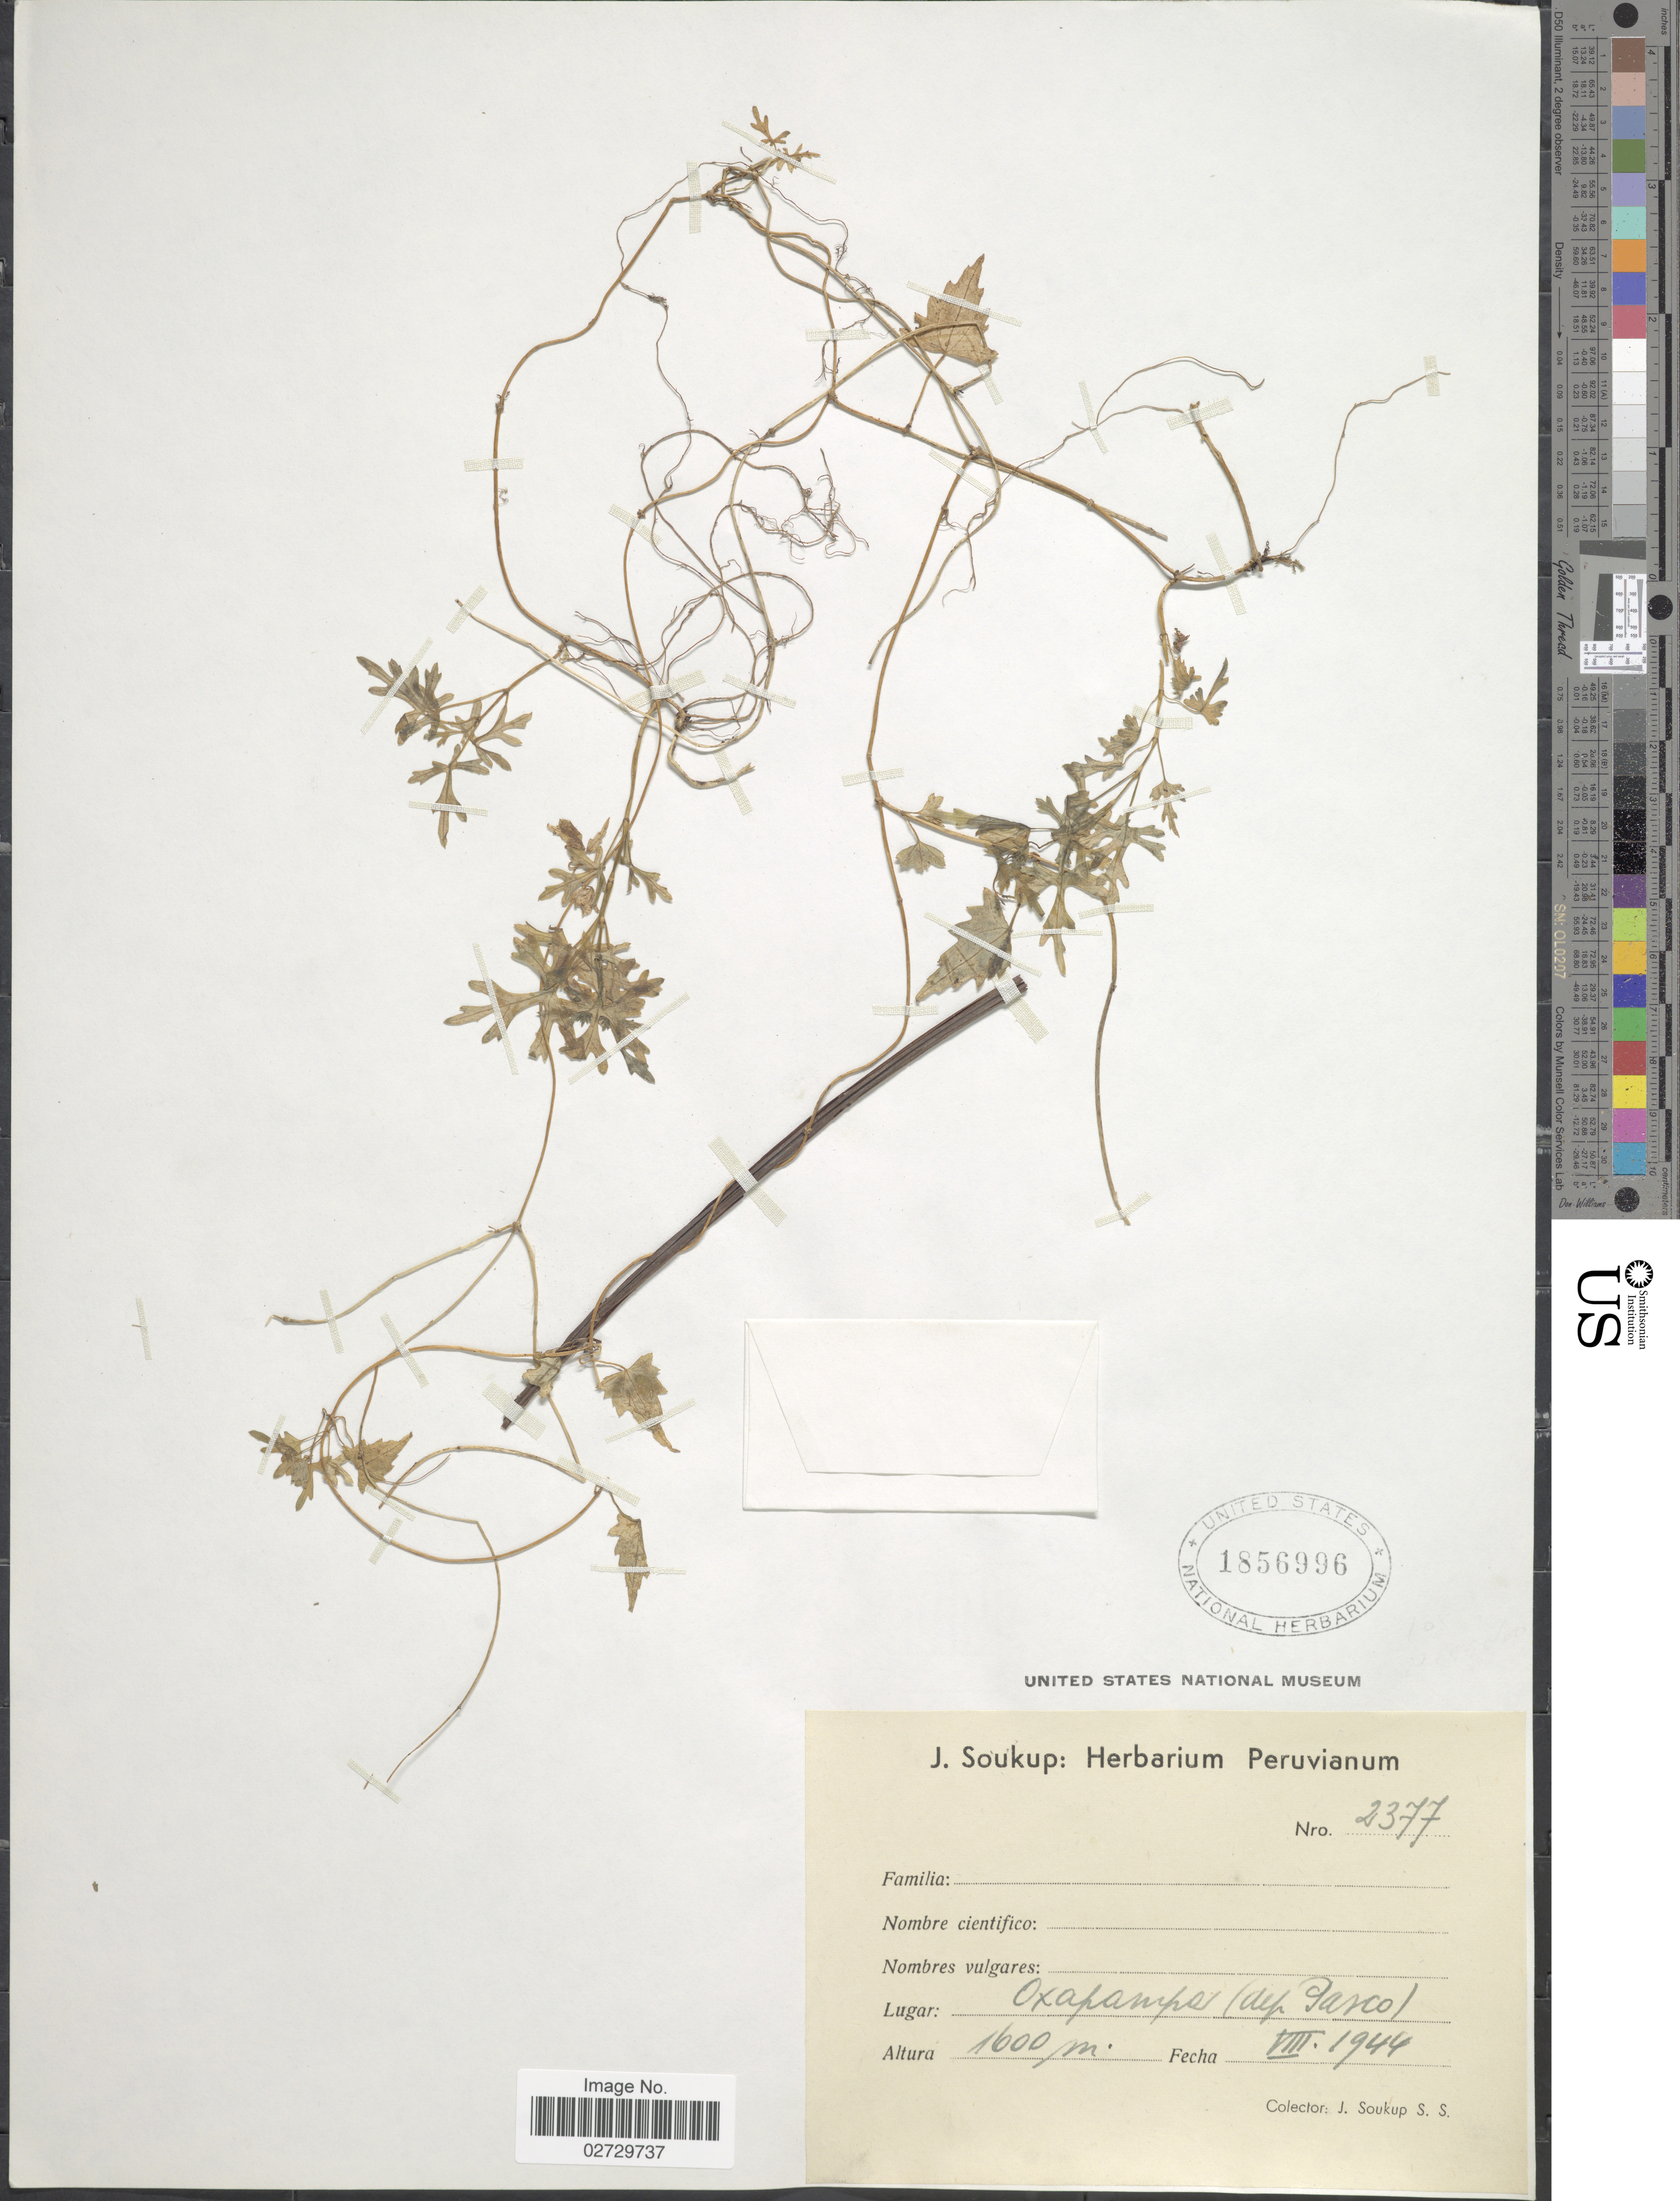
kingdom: Plantae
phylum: Tracheophyta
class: Magnoliopsida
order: Cucurbitales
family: Cucurbitaceae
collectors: J. J. Soukup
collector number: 2377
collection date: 1944-08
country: Peru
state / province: Pasco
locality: Oxapampa (dep. Pasco)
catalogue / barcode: US 1856996